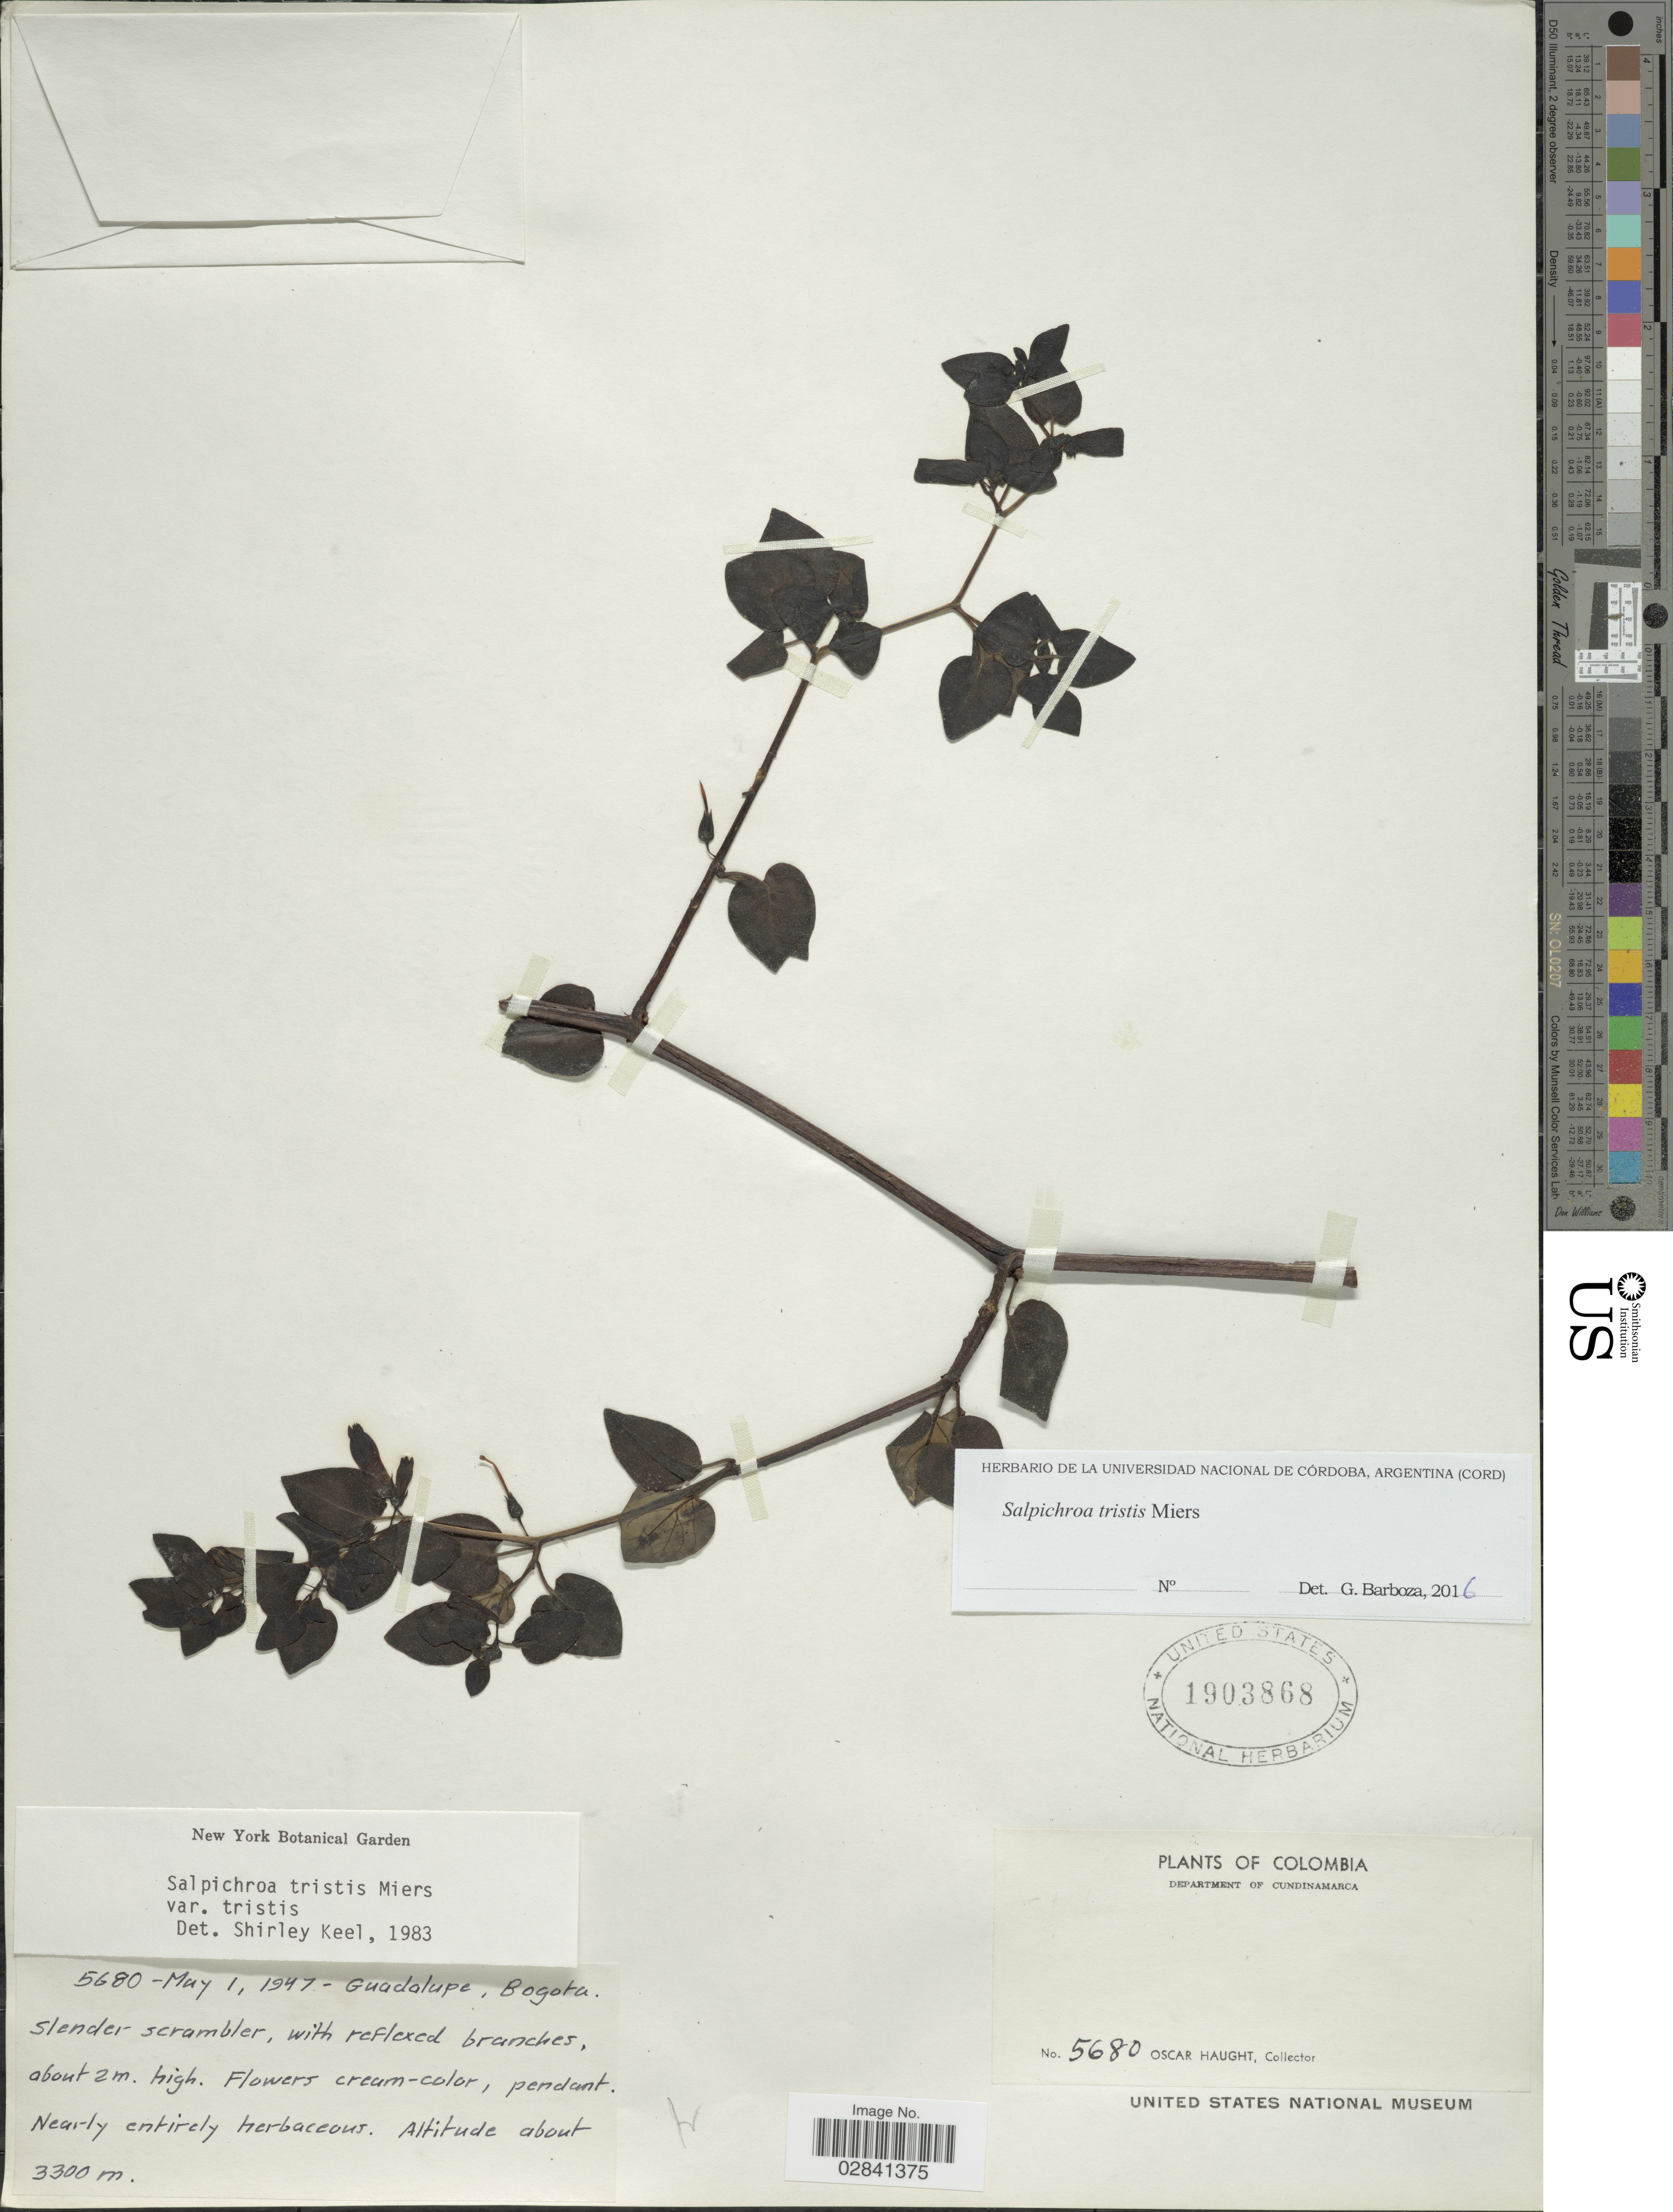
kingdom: Plantae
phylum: Tracheophyta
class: Magnoliopsida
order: Solanales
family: Solanaceae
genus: Salpichroa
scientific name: Salpichroa tristis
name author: Walp.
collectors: O. Haught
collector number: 5680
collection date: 1947-05-01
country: Colombia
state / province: Cundinamarca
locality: Guadalupe, Bogota. Department of Cundinamarca.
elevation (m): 3300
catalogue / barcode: US 1903868